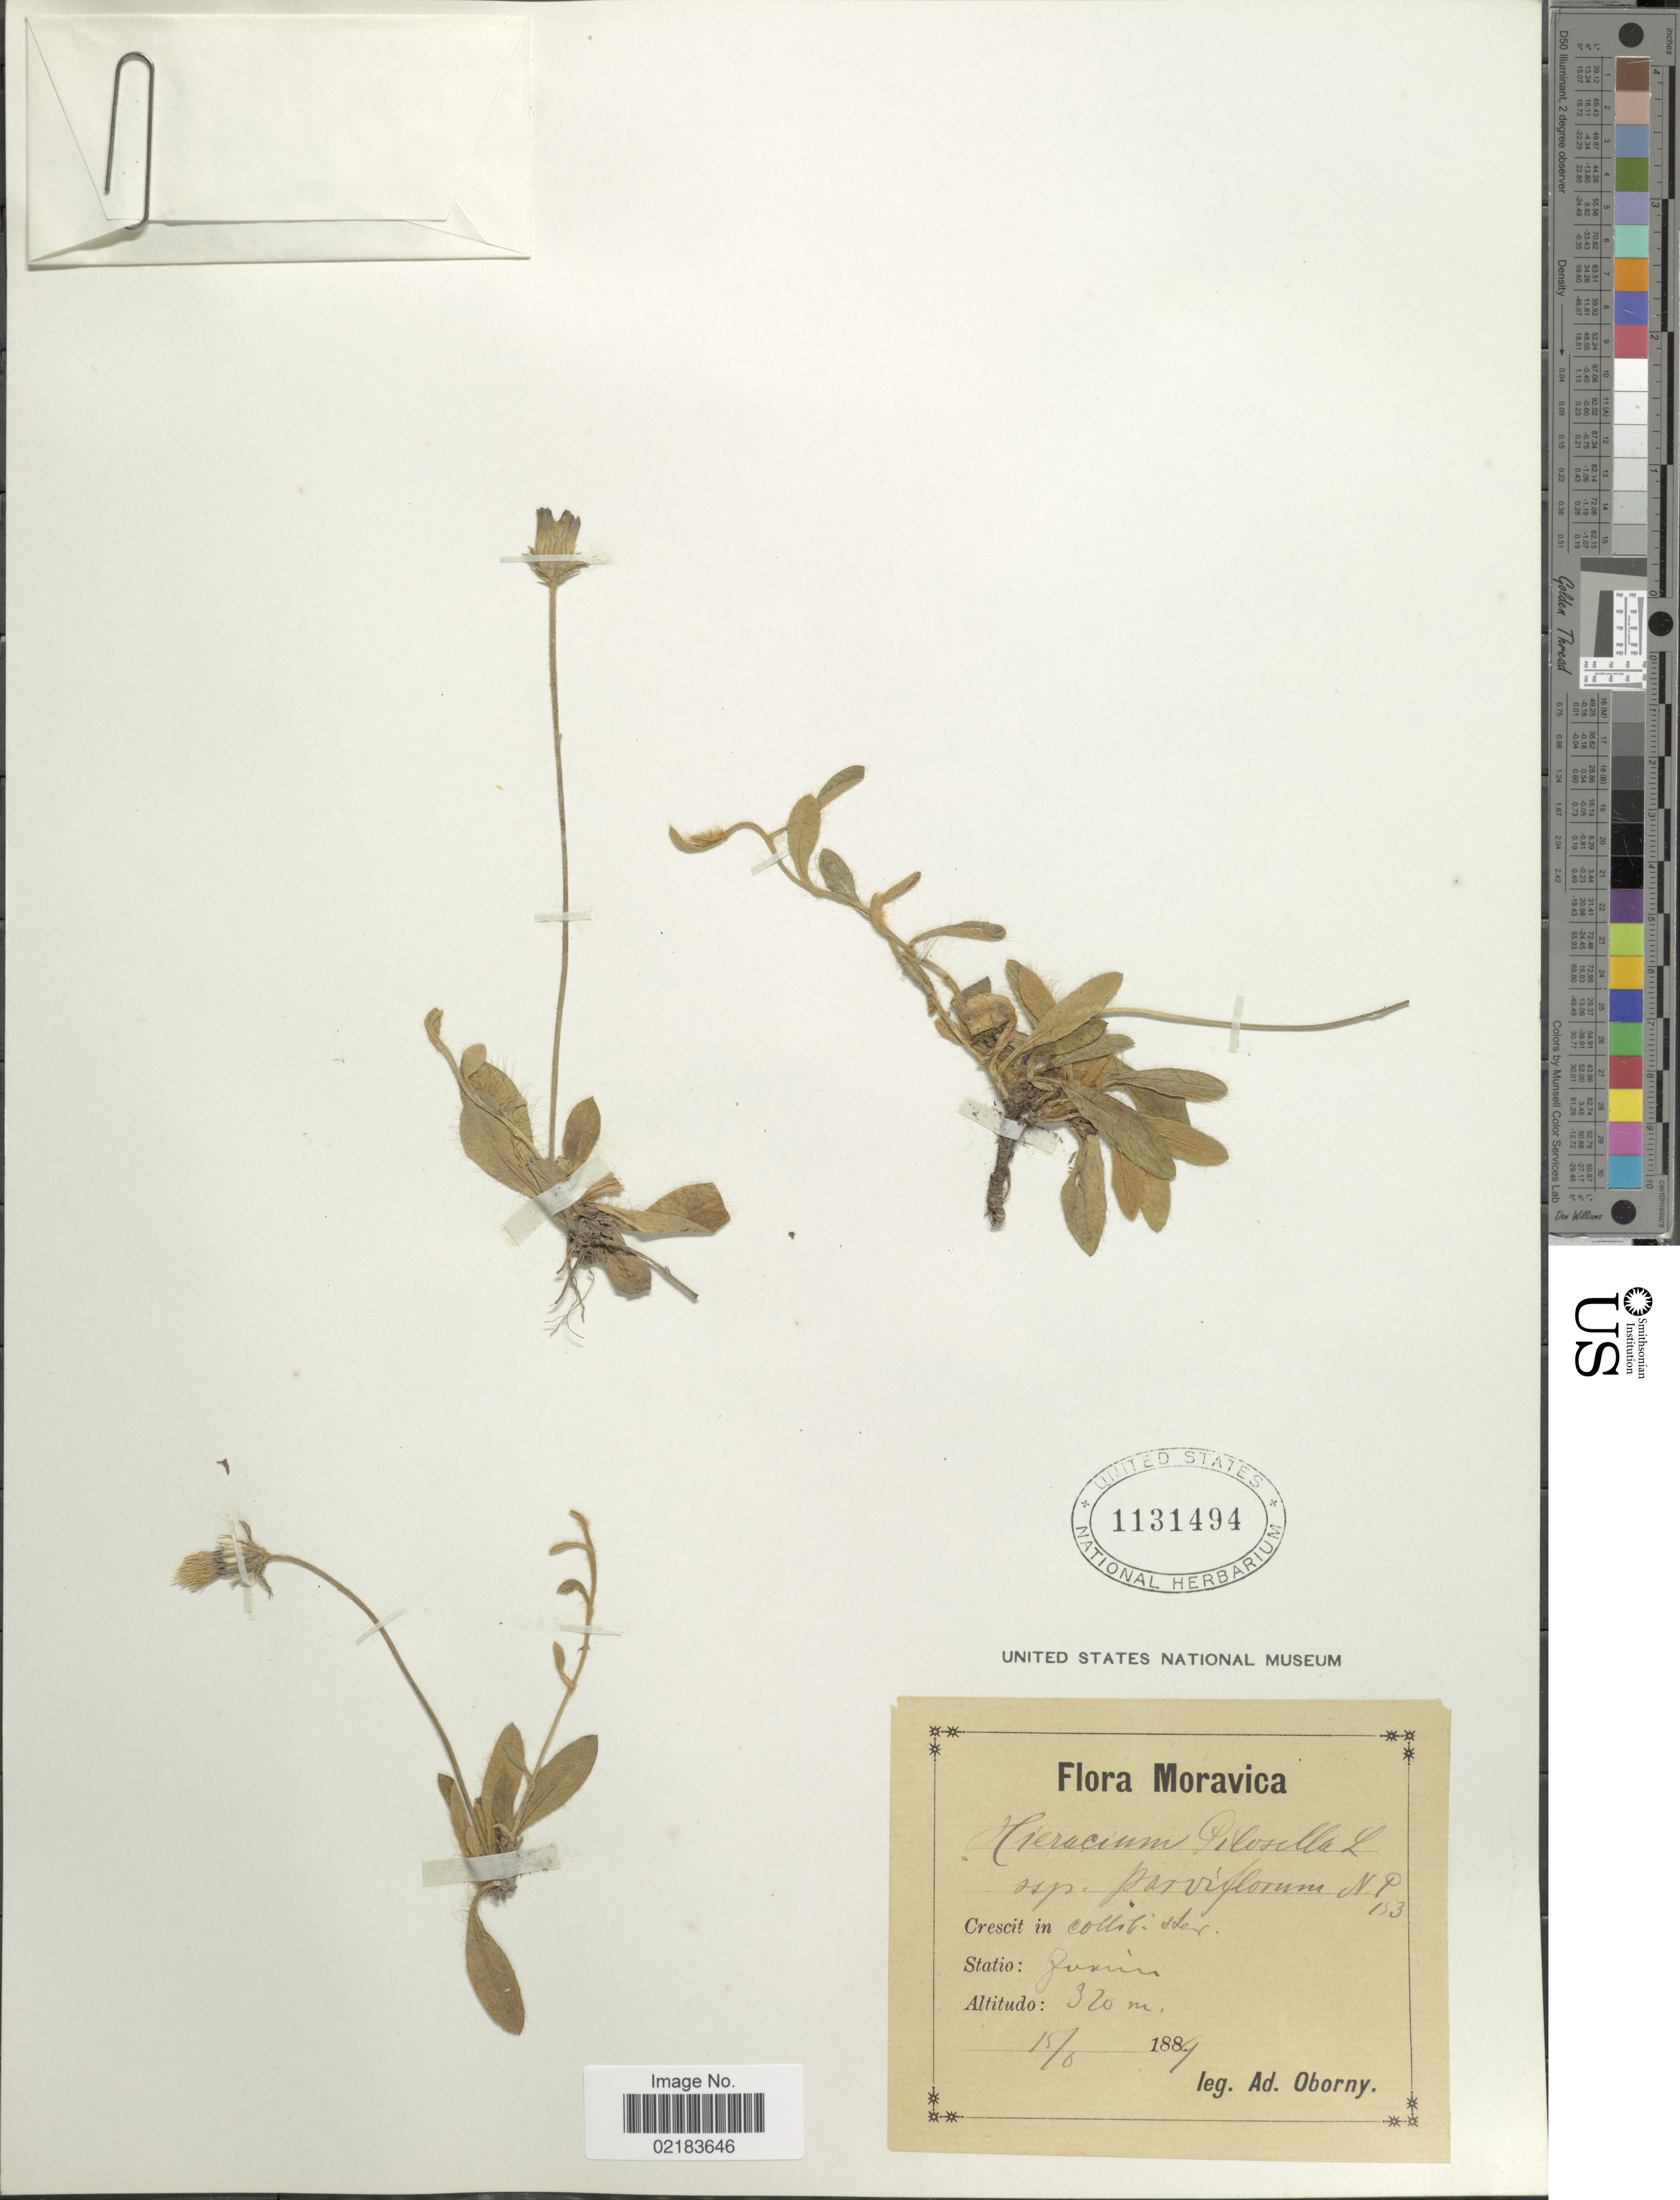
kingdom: Plantae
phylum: Tracheophyta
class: Magnoliopsida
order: Asterales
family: Asteraceae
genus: Pilosella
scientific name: Pilosella officinarum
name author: Vaill.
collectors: A. Oborny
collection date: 1884-06-15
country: Czechia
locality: Moravia. Znaim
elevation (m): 320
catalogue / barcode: US 1131494